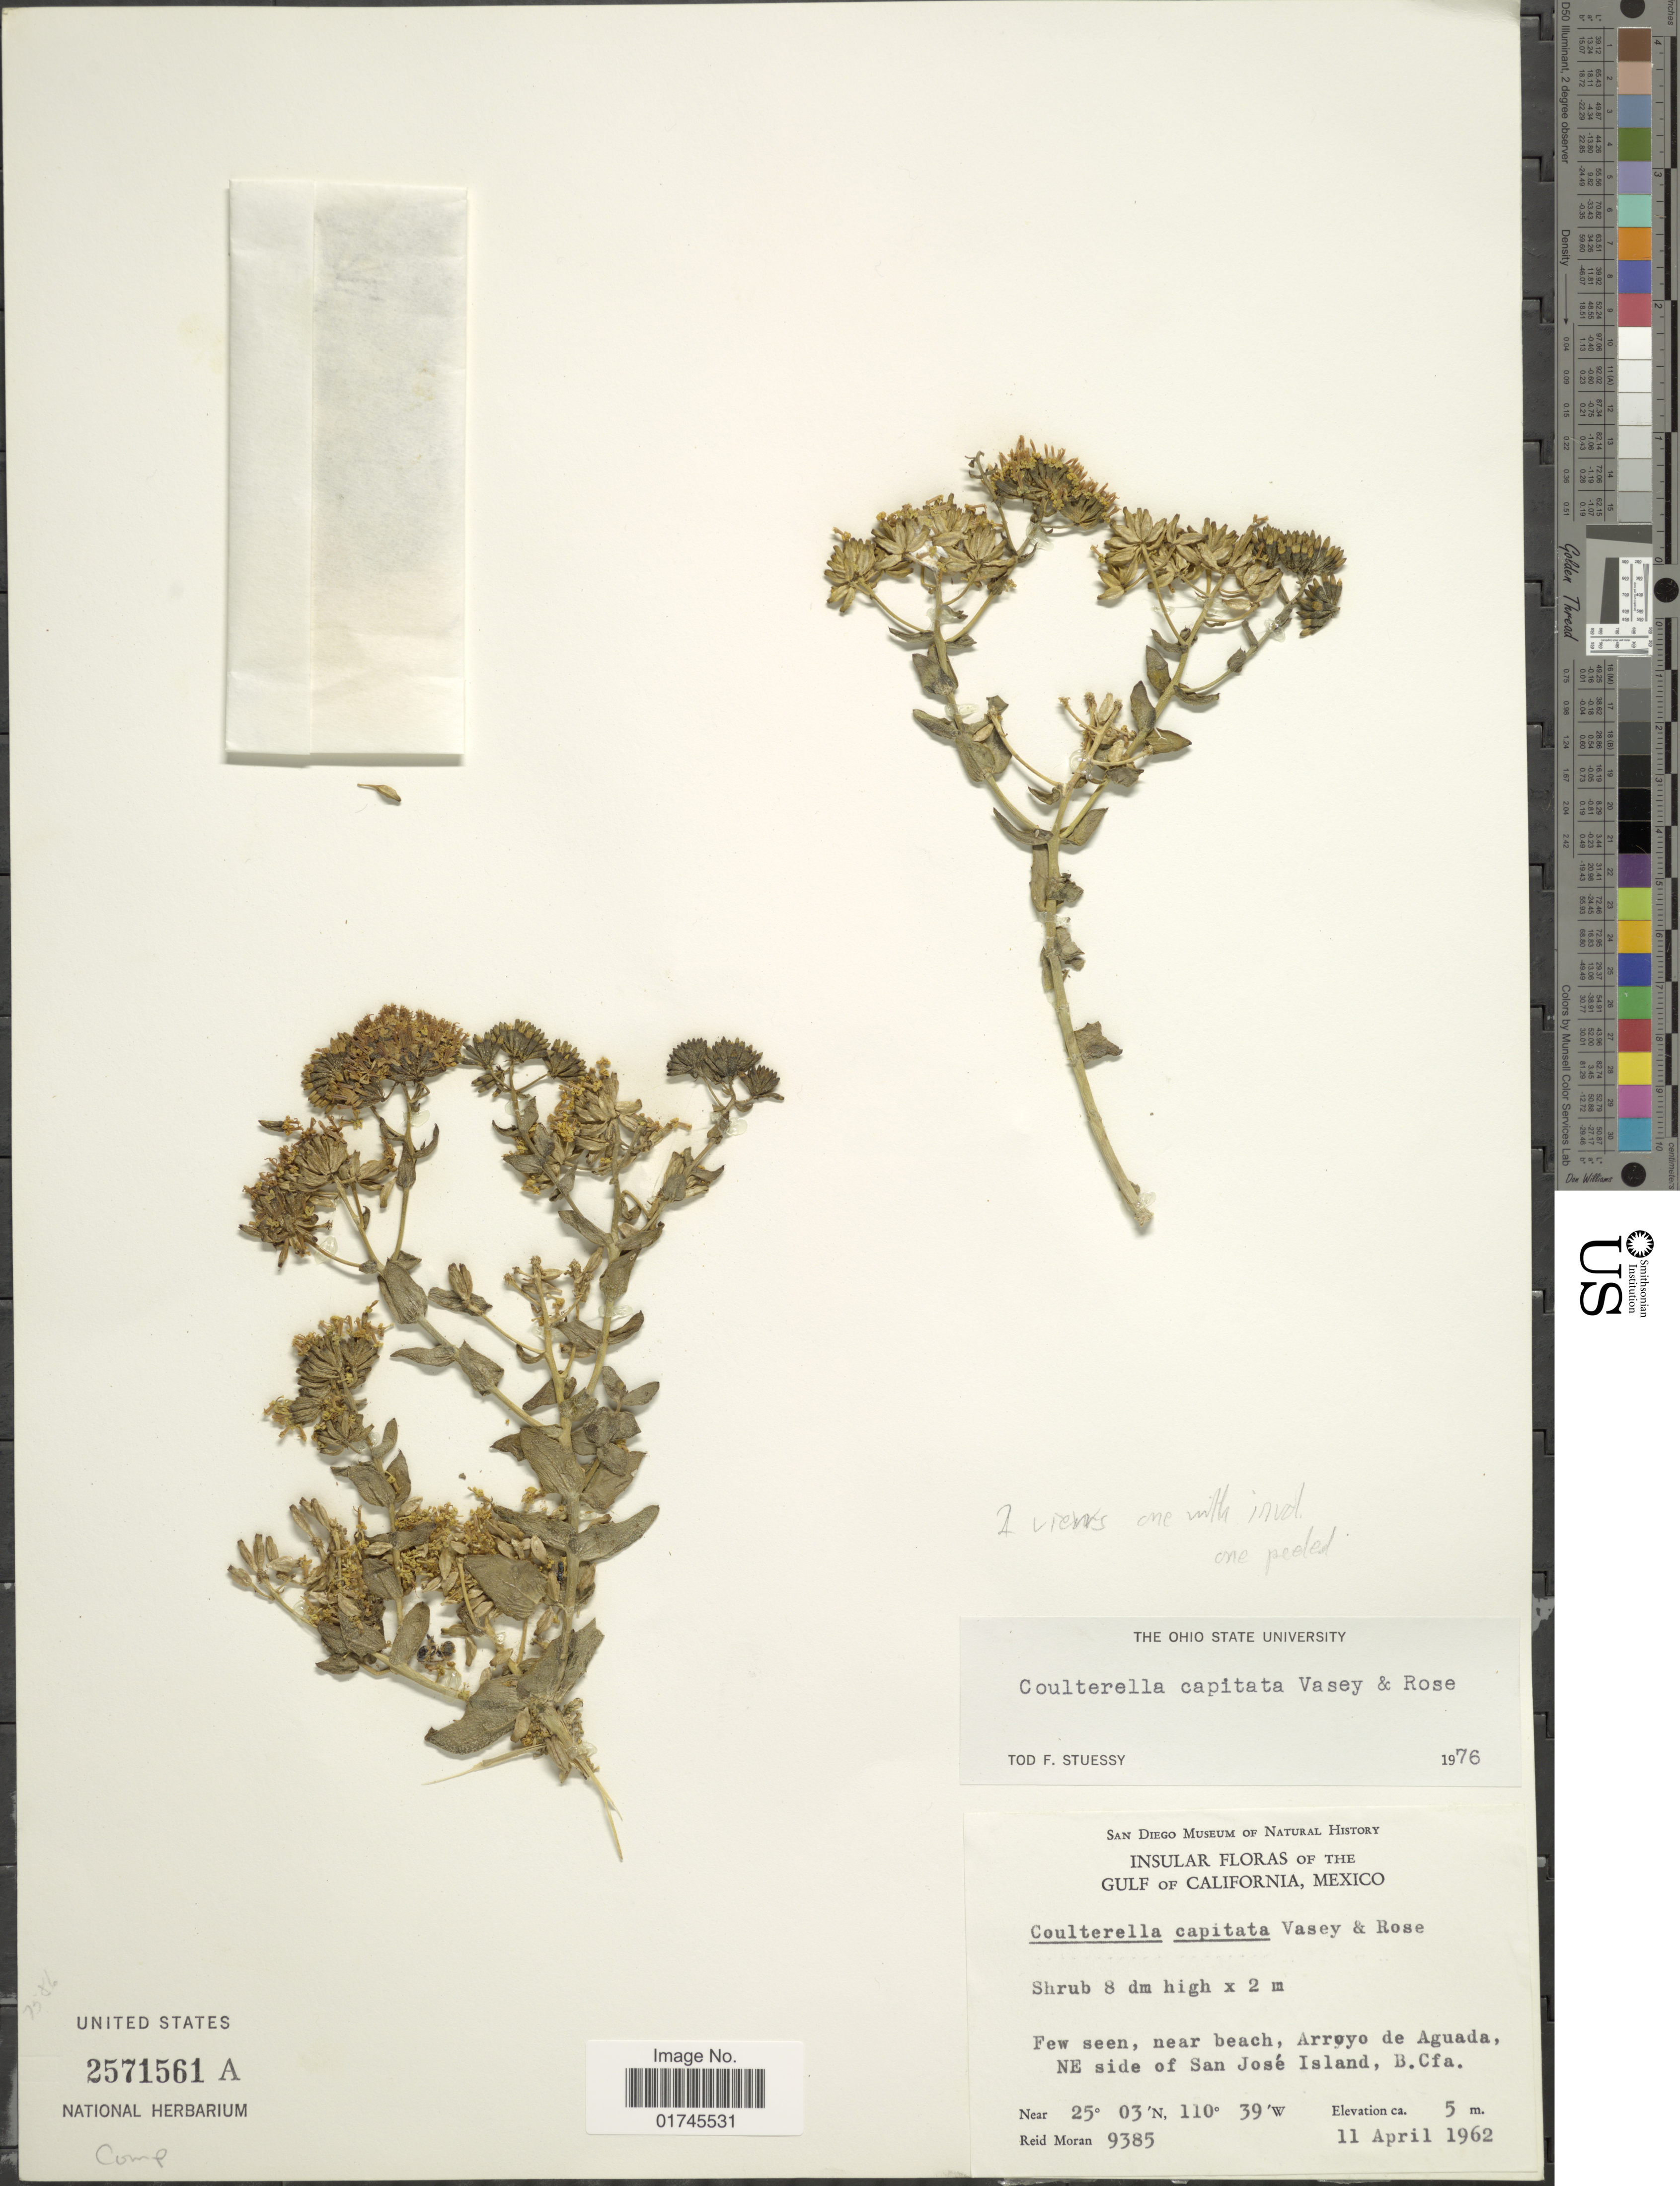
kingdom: Plantae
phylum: Tracheophyta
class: Magnoliopsida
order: Asterales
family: Asteraceae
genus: Coulterella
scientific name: Coulterella capitata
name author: Vasey & Rose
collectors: R. V. Moran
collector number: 9385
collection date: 1962-04-11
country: Mexico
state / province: Baja California Sur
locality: Gul of California, few seen, near beach, Arroyo de Aguada, NE side of San José Island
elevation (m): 5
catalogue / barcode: US 2571561A